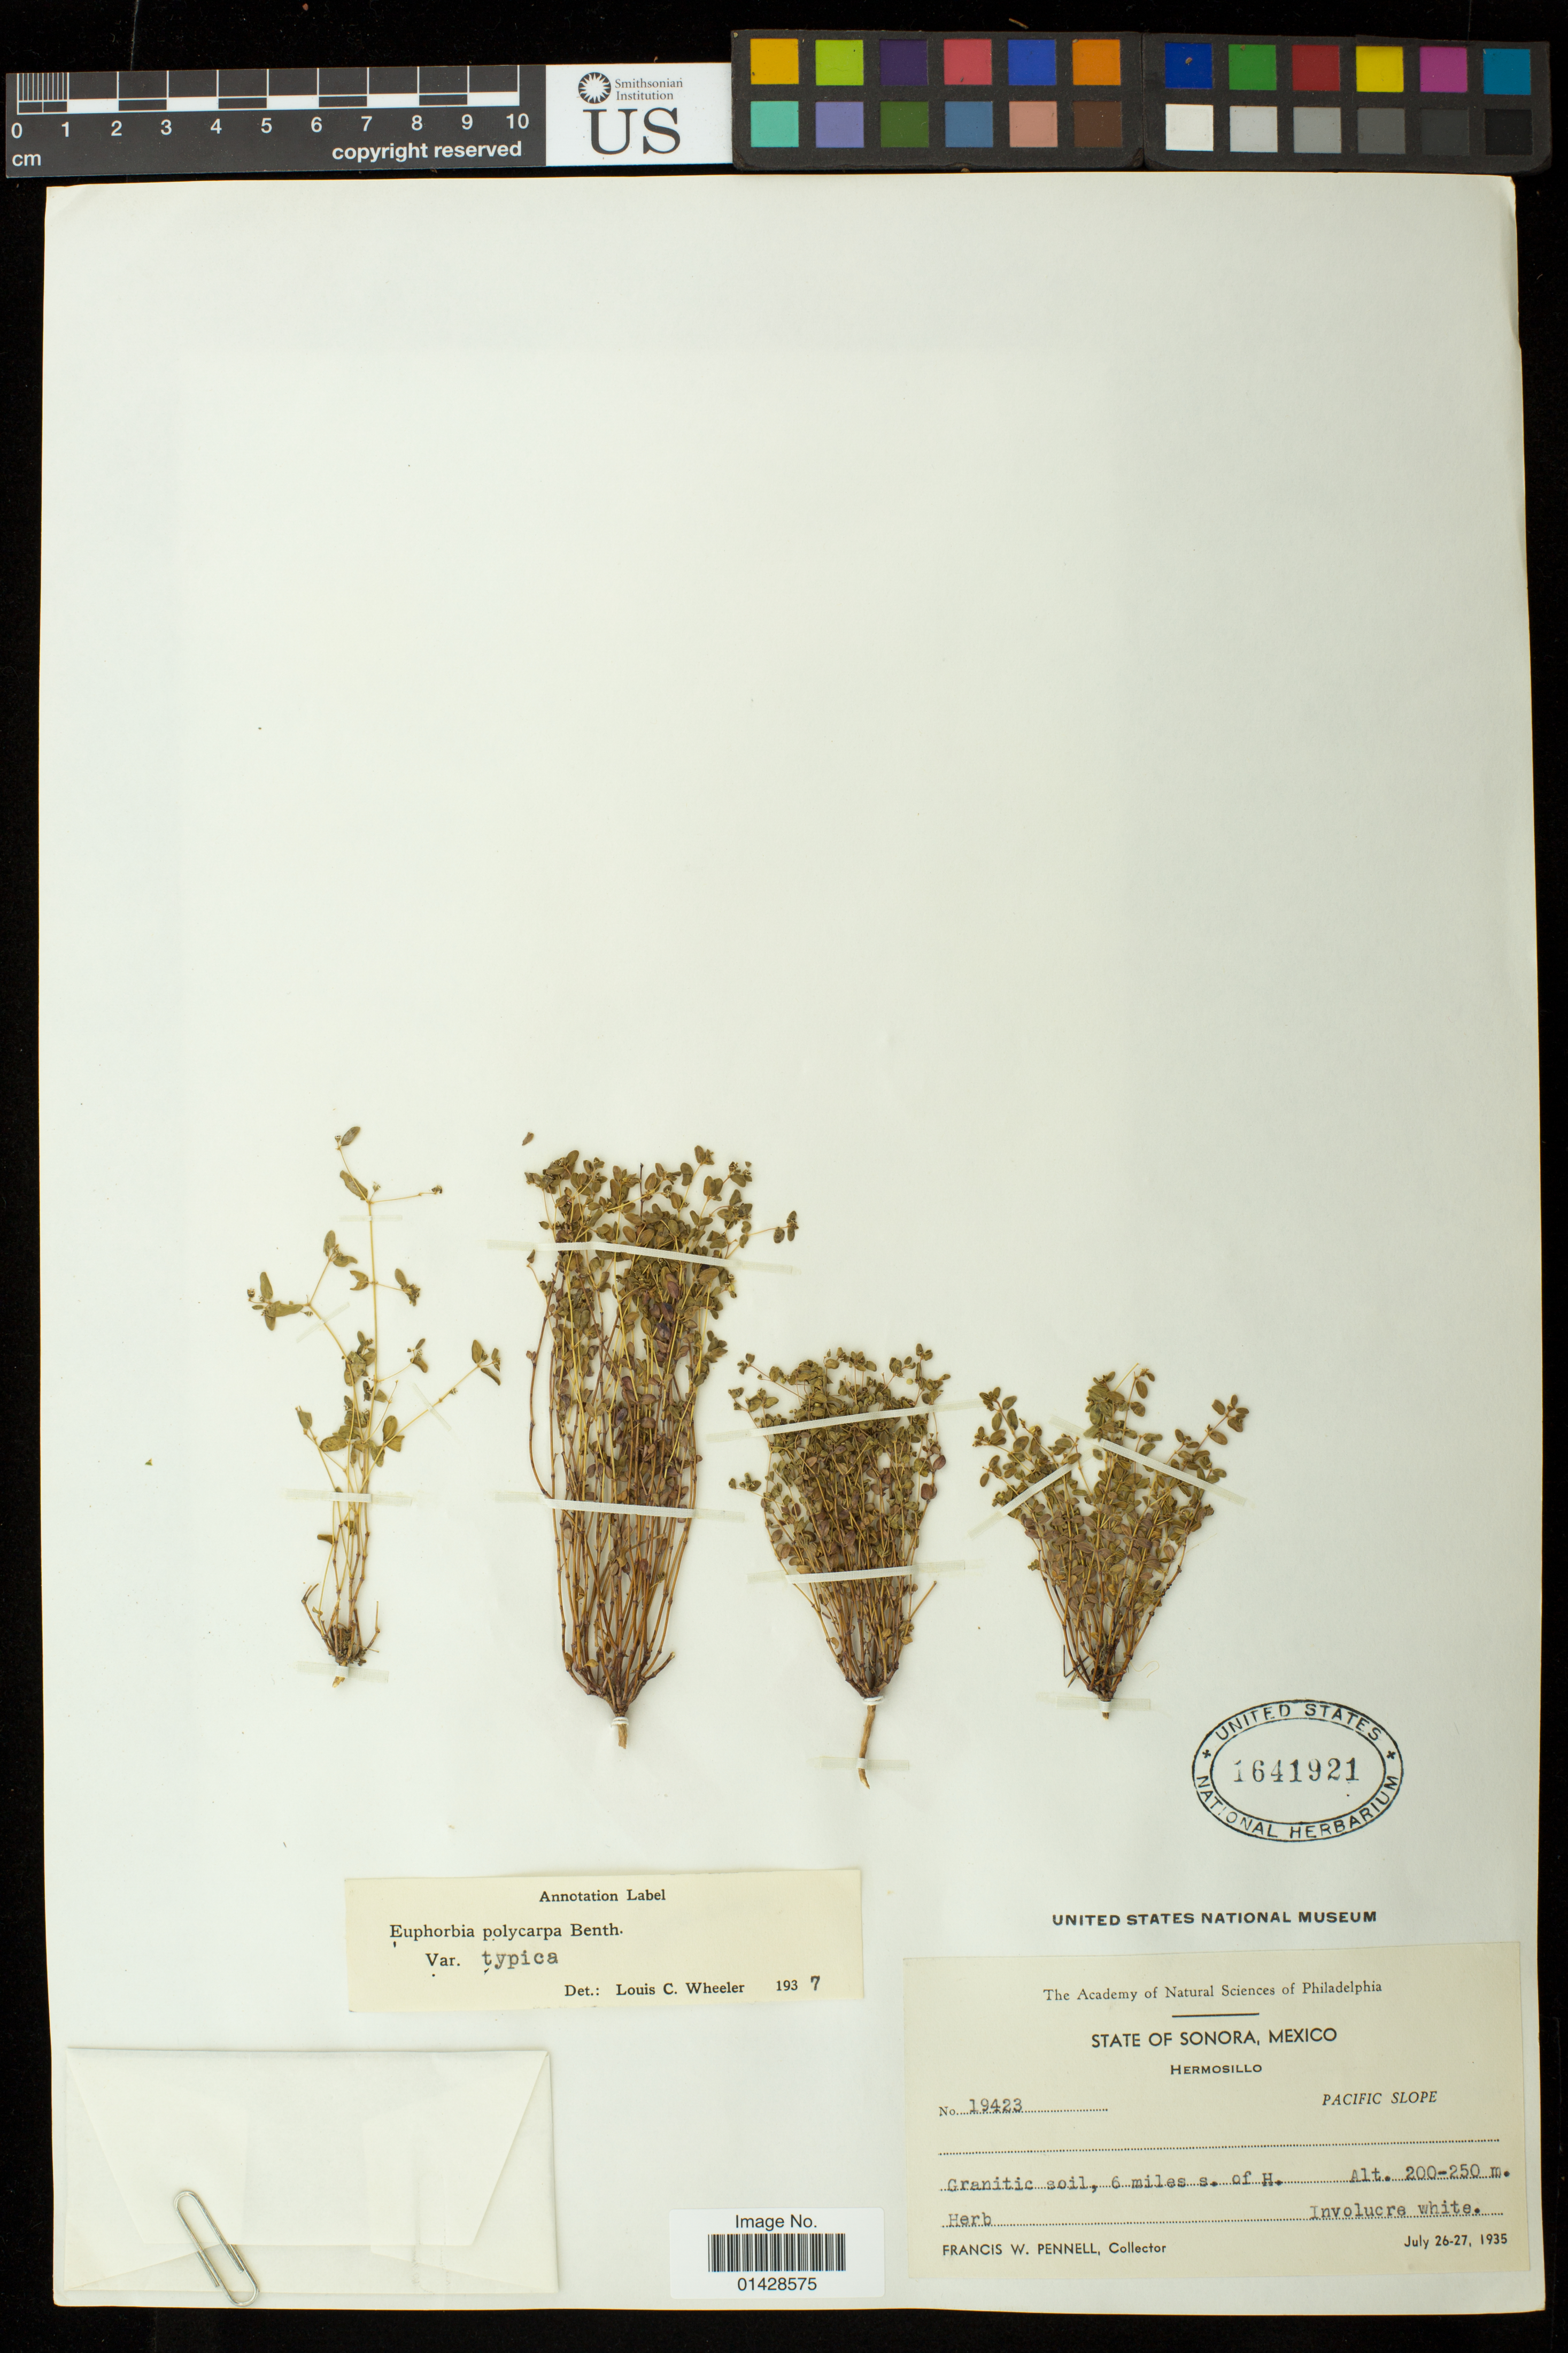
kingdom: Plantae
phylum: Tracheophyta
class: Magnoliopsida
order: Malpighiales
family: Euphorbiaceae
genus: Euphorbia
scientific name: Euphorbia polycarpa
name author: Benth.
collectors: F. W. Pennell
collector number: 19423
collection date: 1935-07-26/1935-07-27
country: Mexico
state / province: Sonora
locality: Pacific Slope, 6 miles S. of Hermosillo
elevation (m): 200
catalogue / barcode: US 1641921